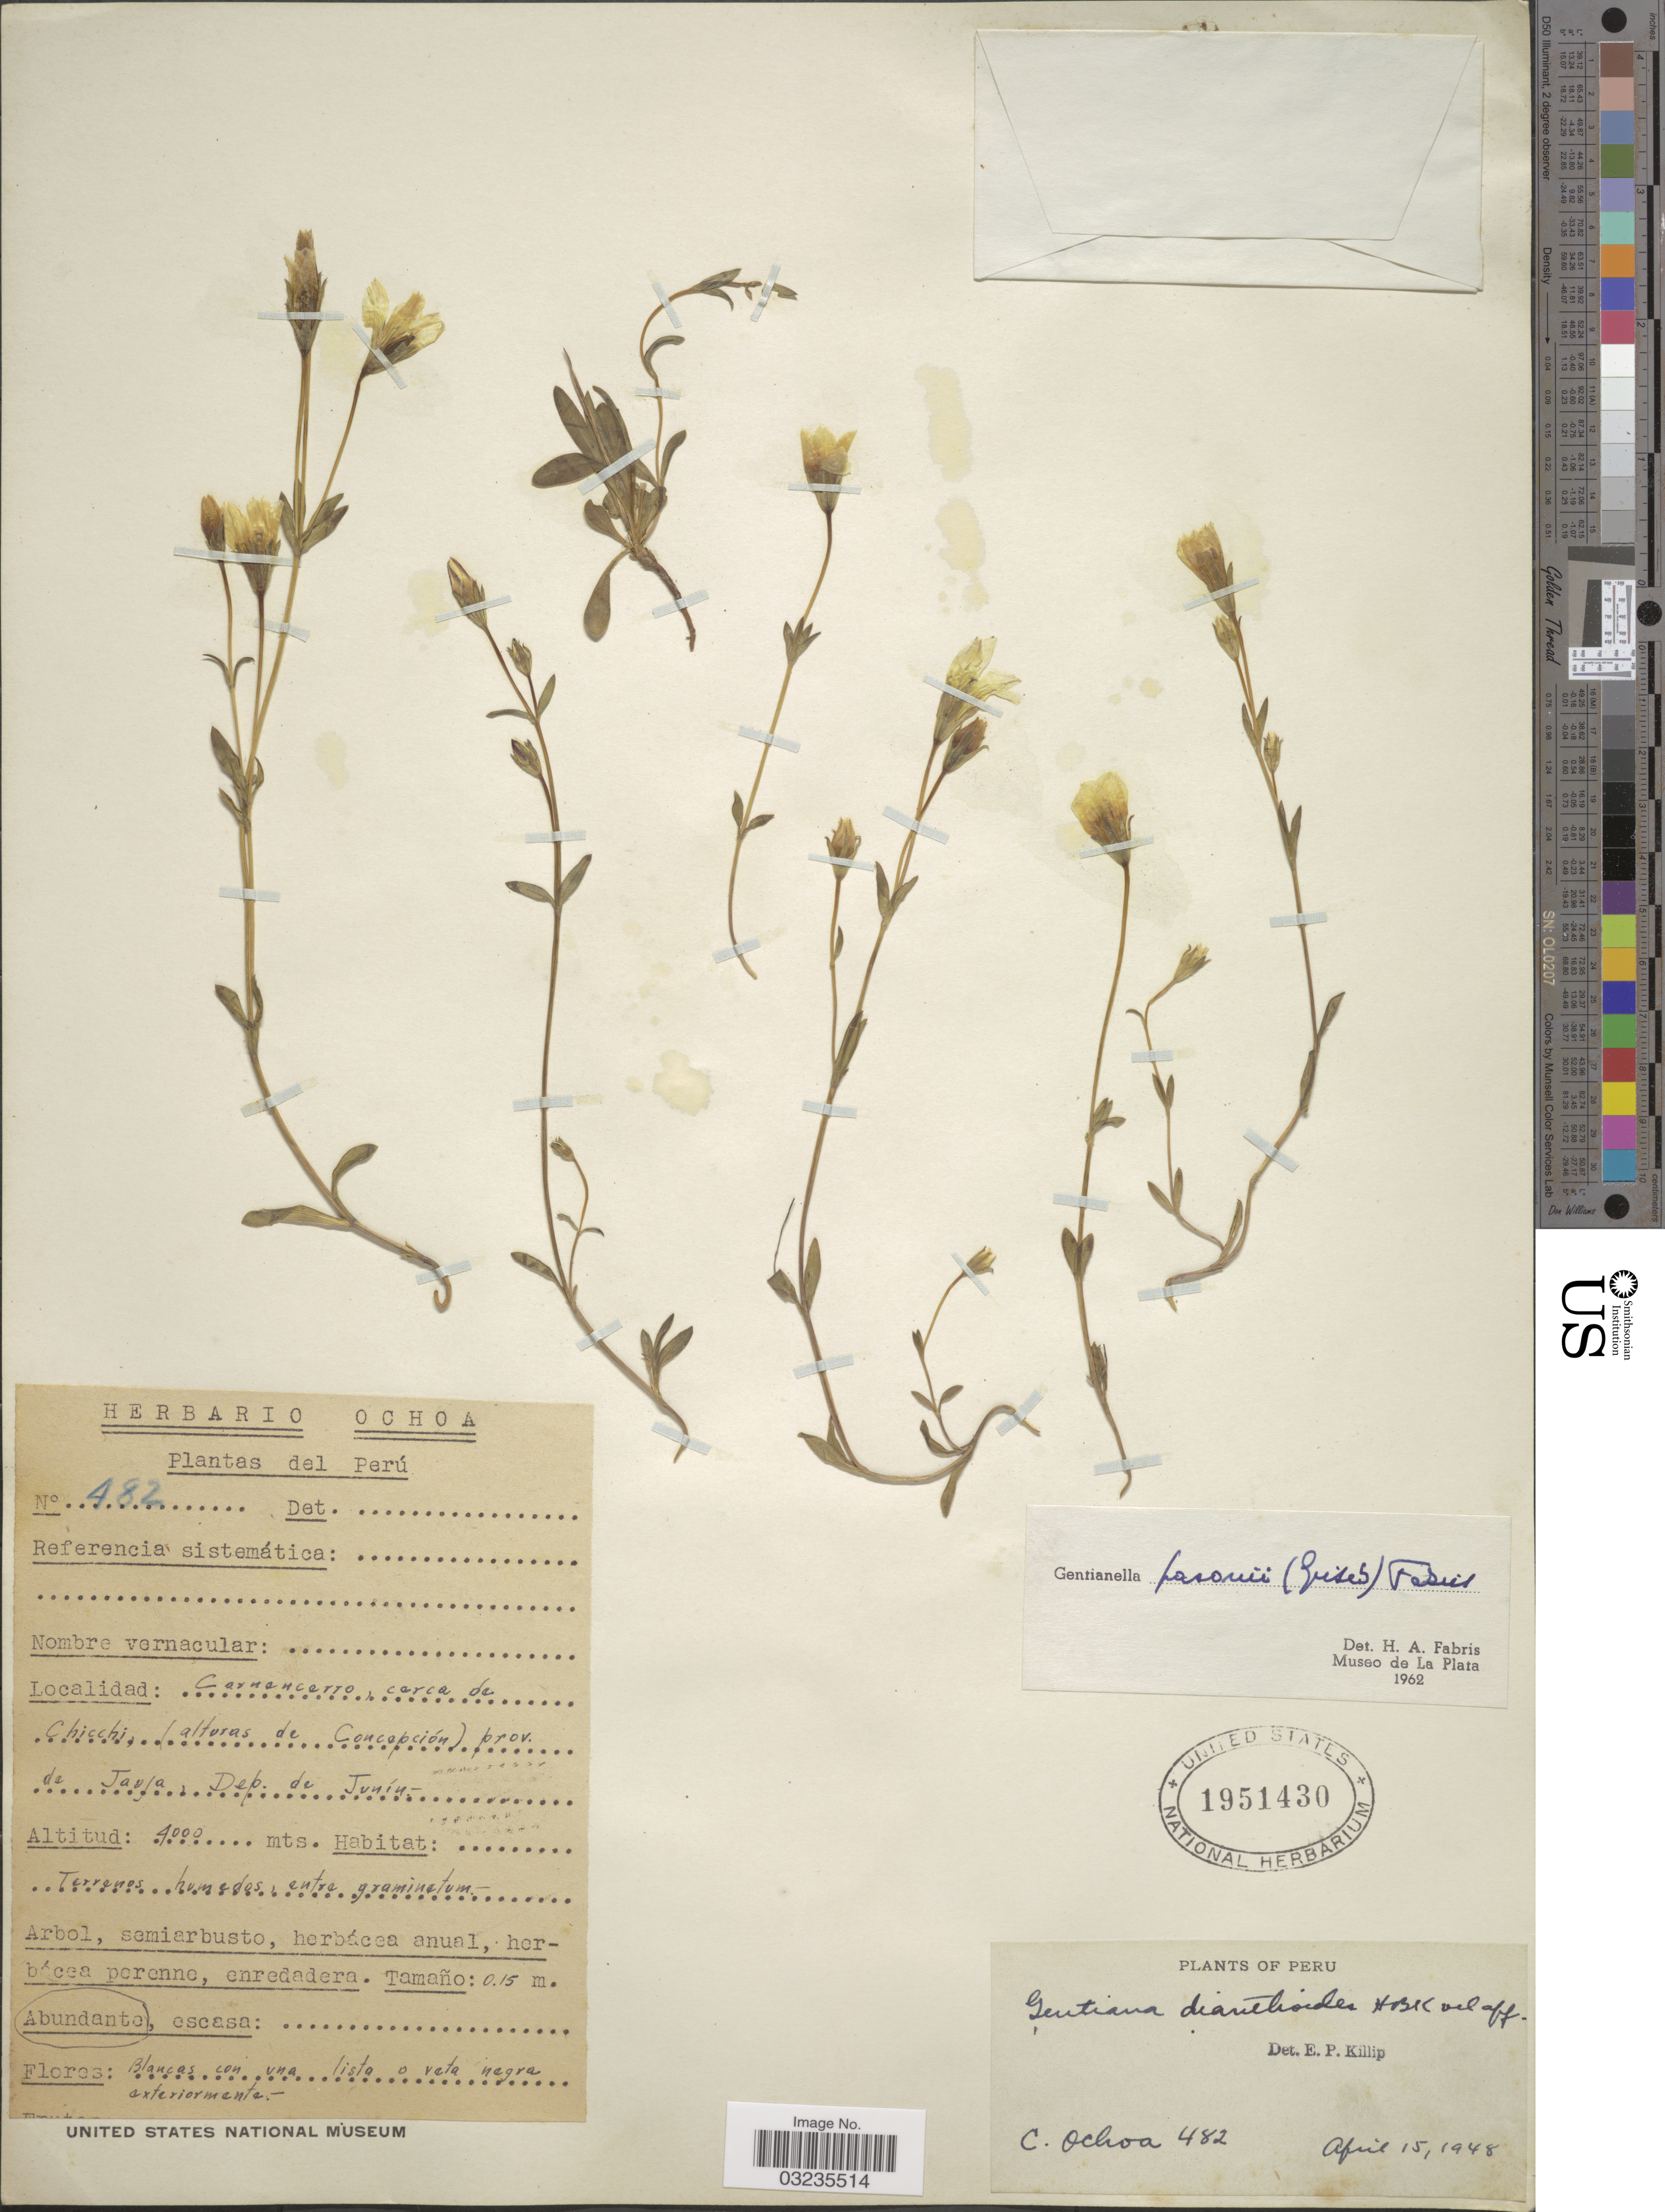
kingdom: Plantae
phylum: Tracheophyta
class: Magnoliopsida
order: Gentianales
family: Gentianaceae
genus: Gentiana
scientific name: Gentiana pavonii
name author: Griseb.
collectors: C. Ochoa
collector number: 482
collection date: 1948-04-15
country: Peru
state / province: Junín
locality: Cernencerro, cerca de Chicchi (alturas de Concepción) prov. de Tauja, Dep. de Junín.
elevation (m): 4000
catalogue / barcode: US 1951430